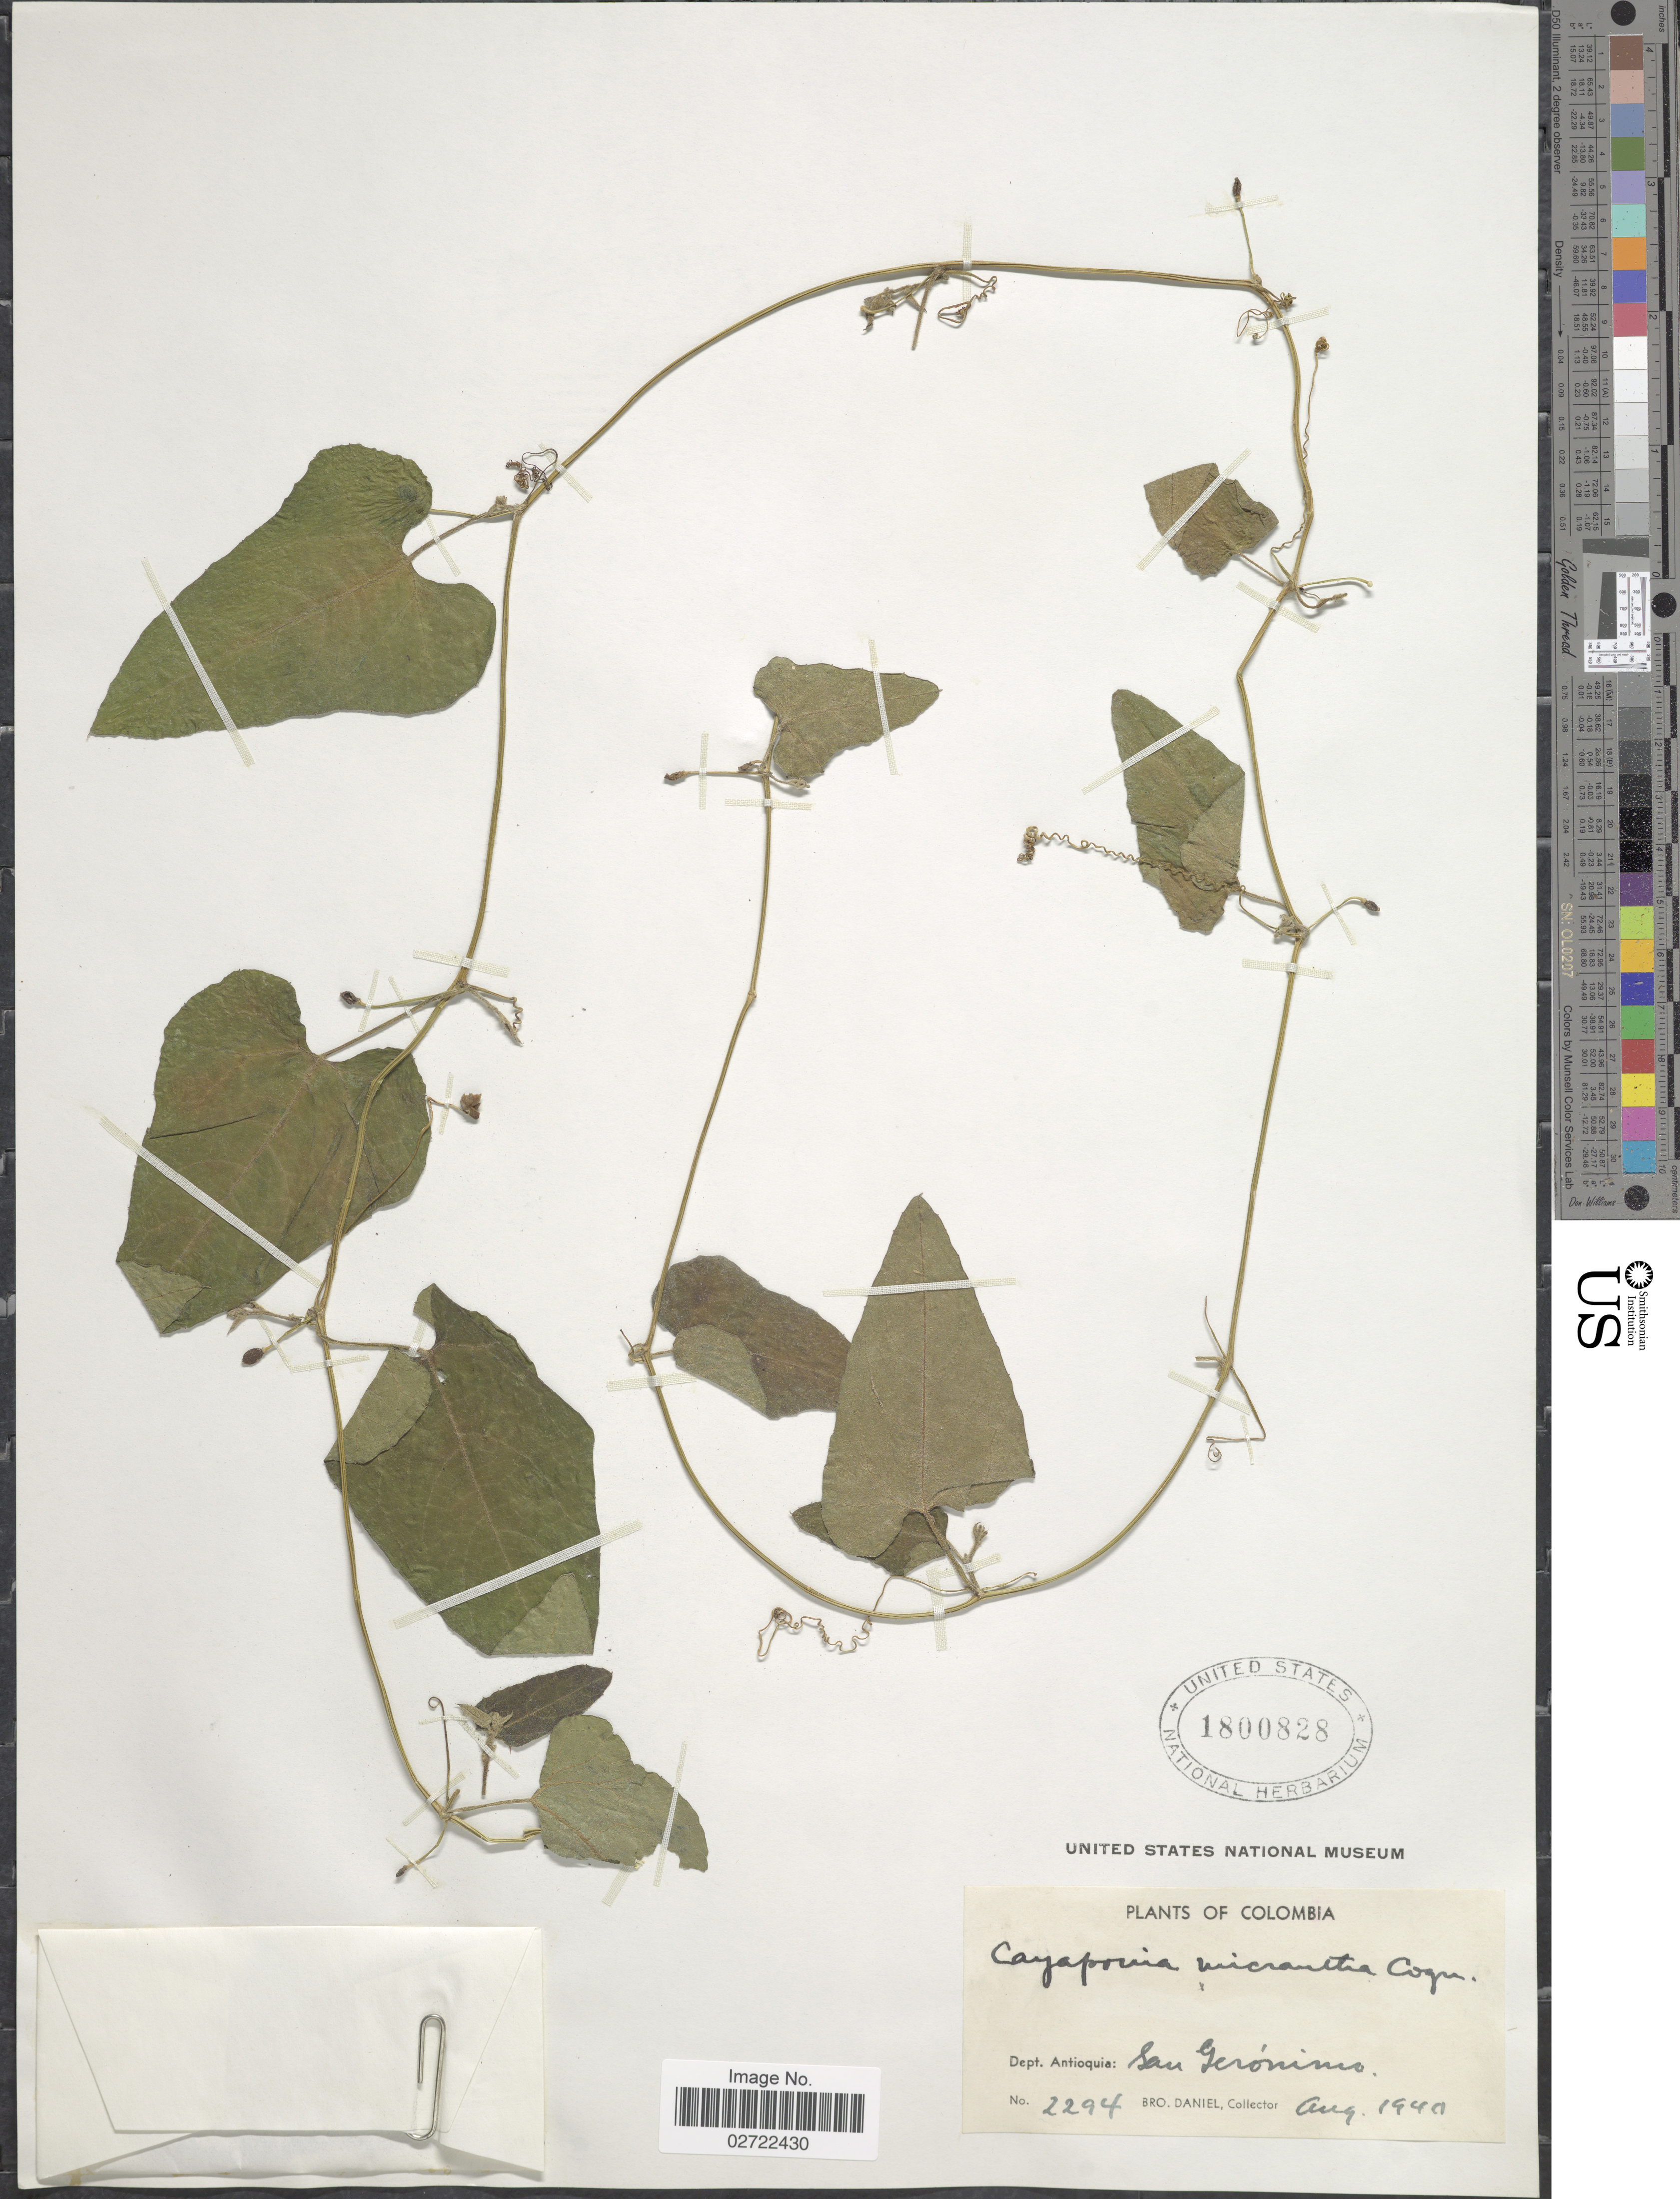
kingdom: Plantae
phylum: Tracheophyta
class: Magnoliopsida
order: Cucurbitales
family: Cucurbitaceae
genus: Cayaponia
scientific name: Cayaponia triangularis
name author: (Cogn.) Cogn.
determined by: Nee, Michael H.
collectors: Bro. Daniel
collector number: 2294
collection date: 1940-08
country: Colombia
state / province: Antioquia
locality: Dept. Antioquia: San Geronimo.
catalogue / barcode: US 1800828